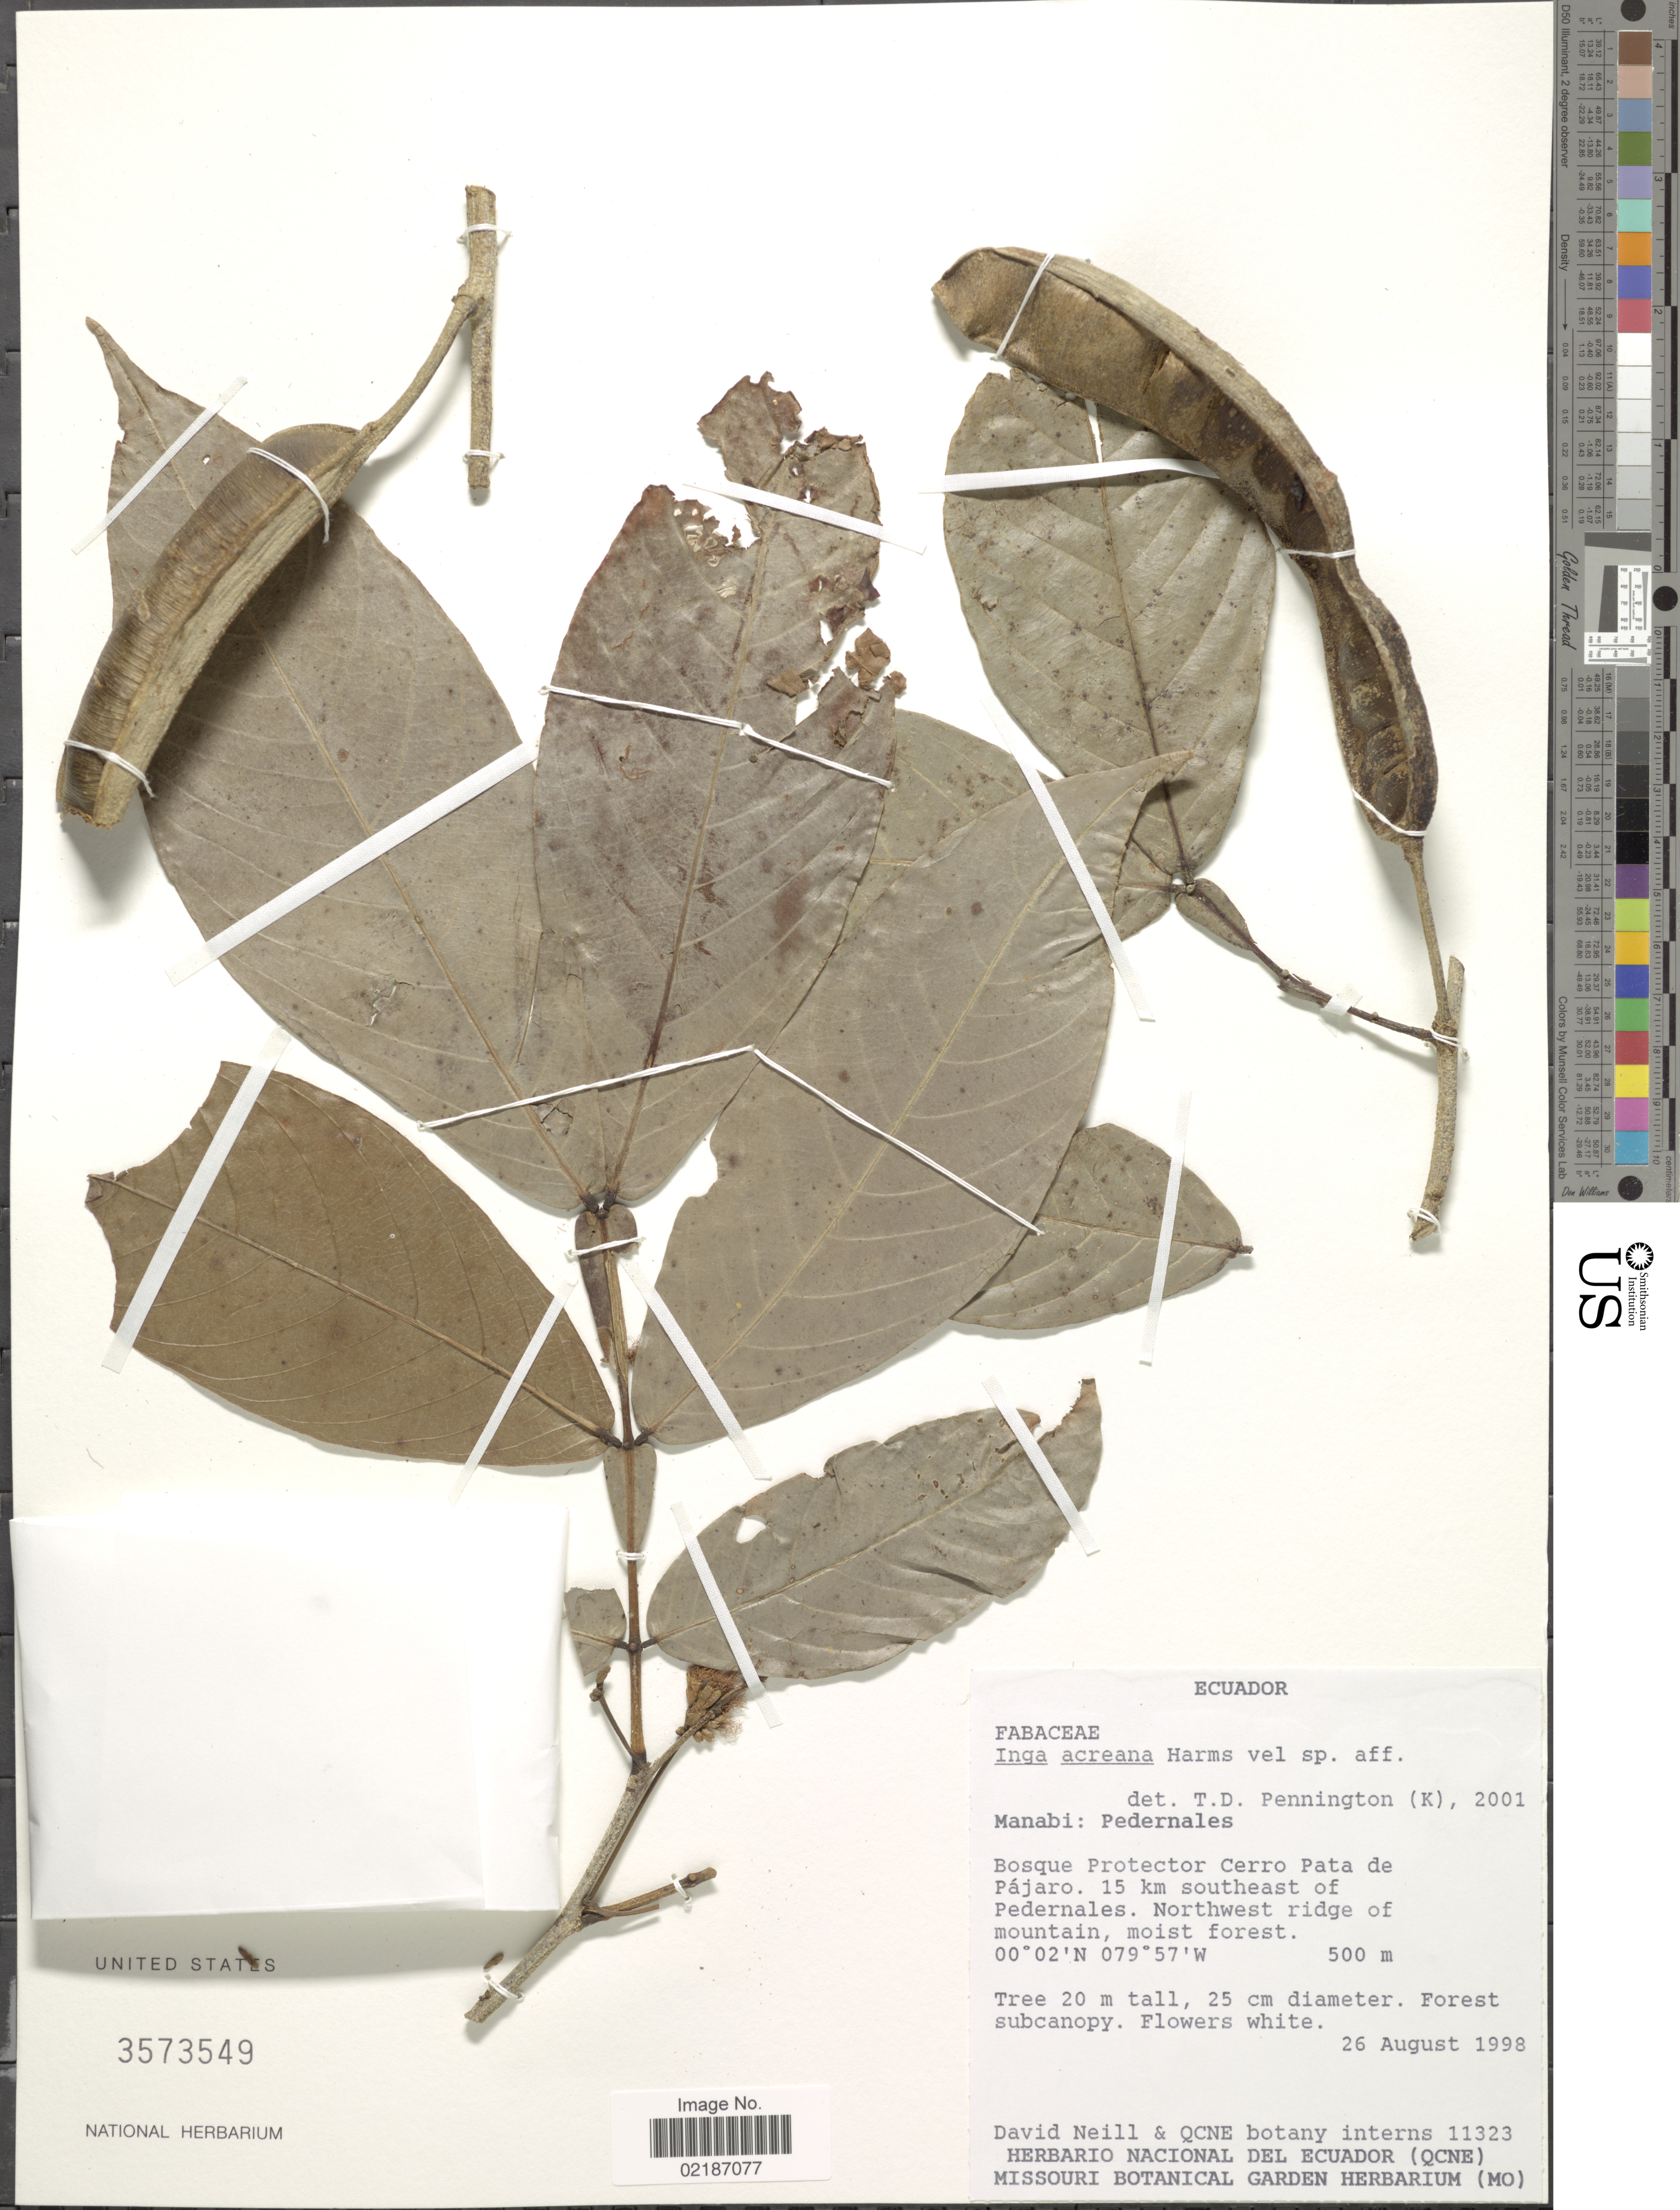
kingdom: Plantae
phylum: Tracheophyta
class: Magnoliopsida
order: Fabales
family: Fabaceae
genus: Inga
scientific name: Inga acreana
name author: Harms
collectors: D. A. Neill & QCNE botany interns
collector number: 11323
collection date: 1998-08-26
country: Ecuador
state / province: Manabí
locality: Pedernales, Bosque Protector Cerra Pata de Pájaro, 15 km southeast of Pedernales, northwest ridge of mountain, moist forest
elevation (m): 500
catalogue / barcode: US 3573549